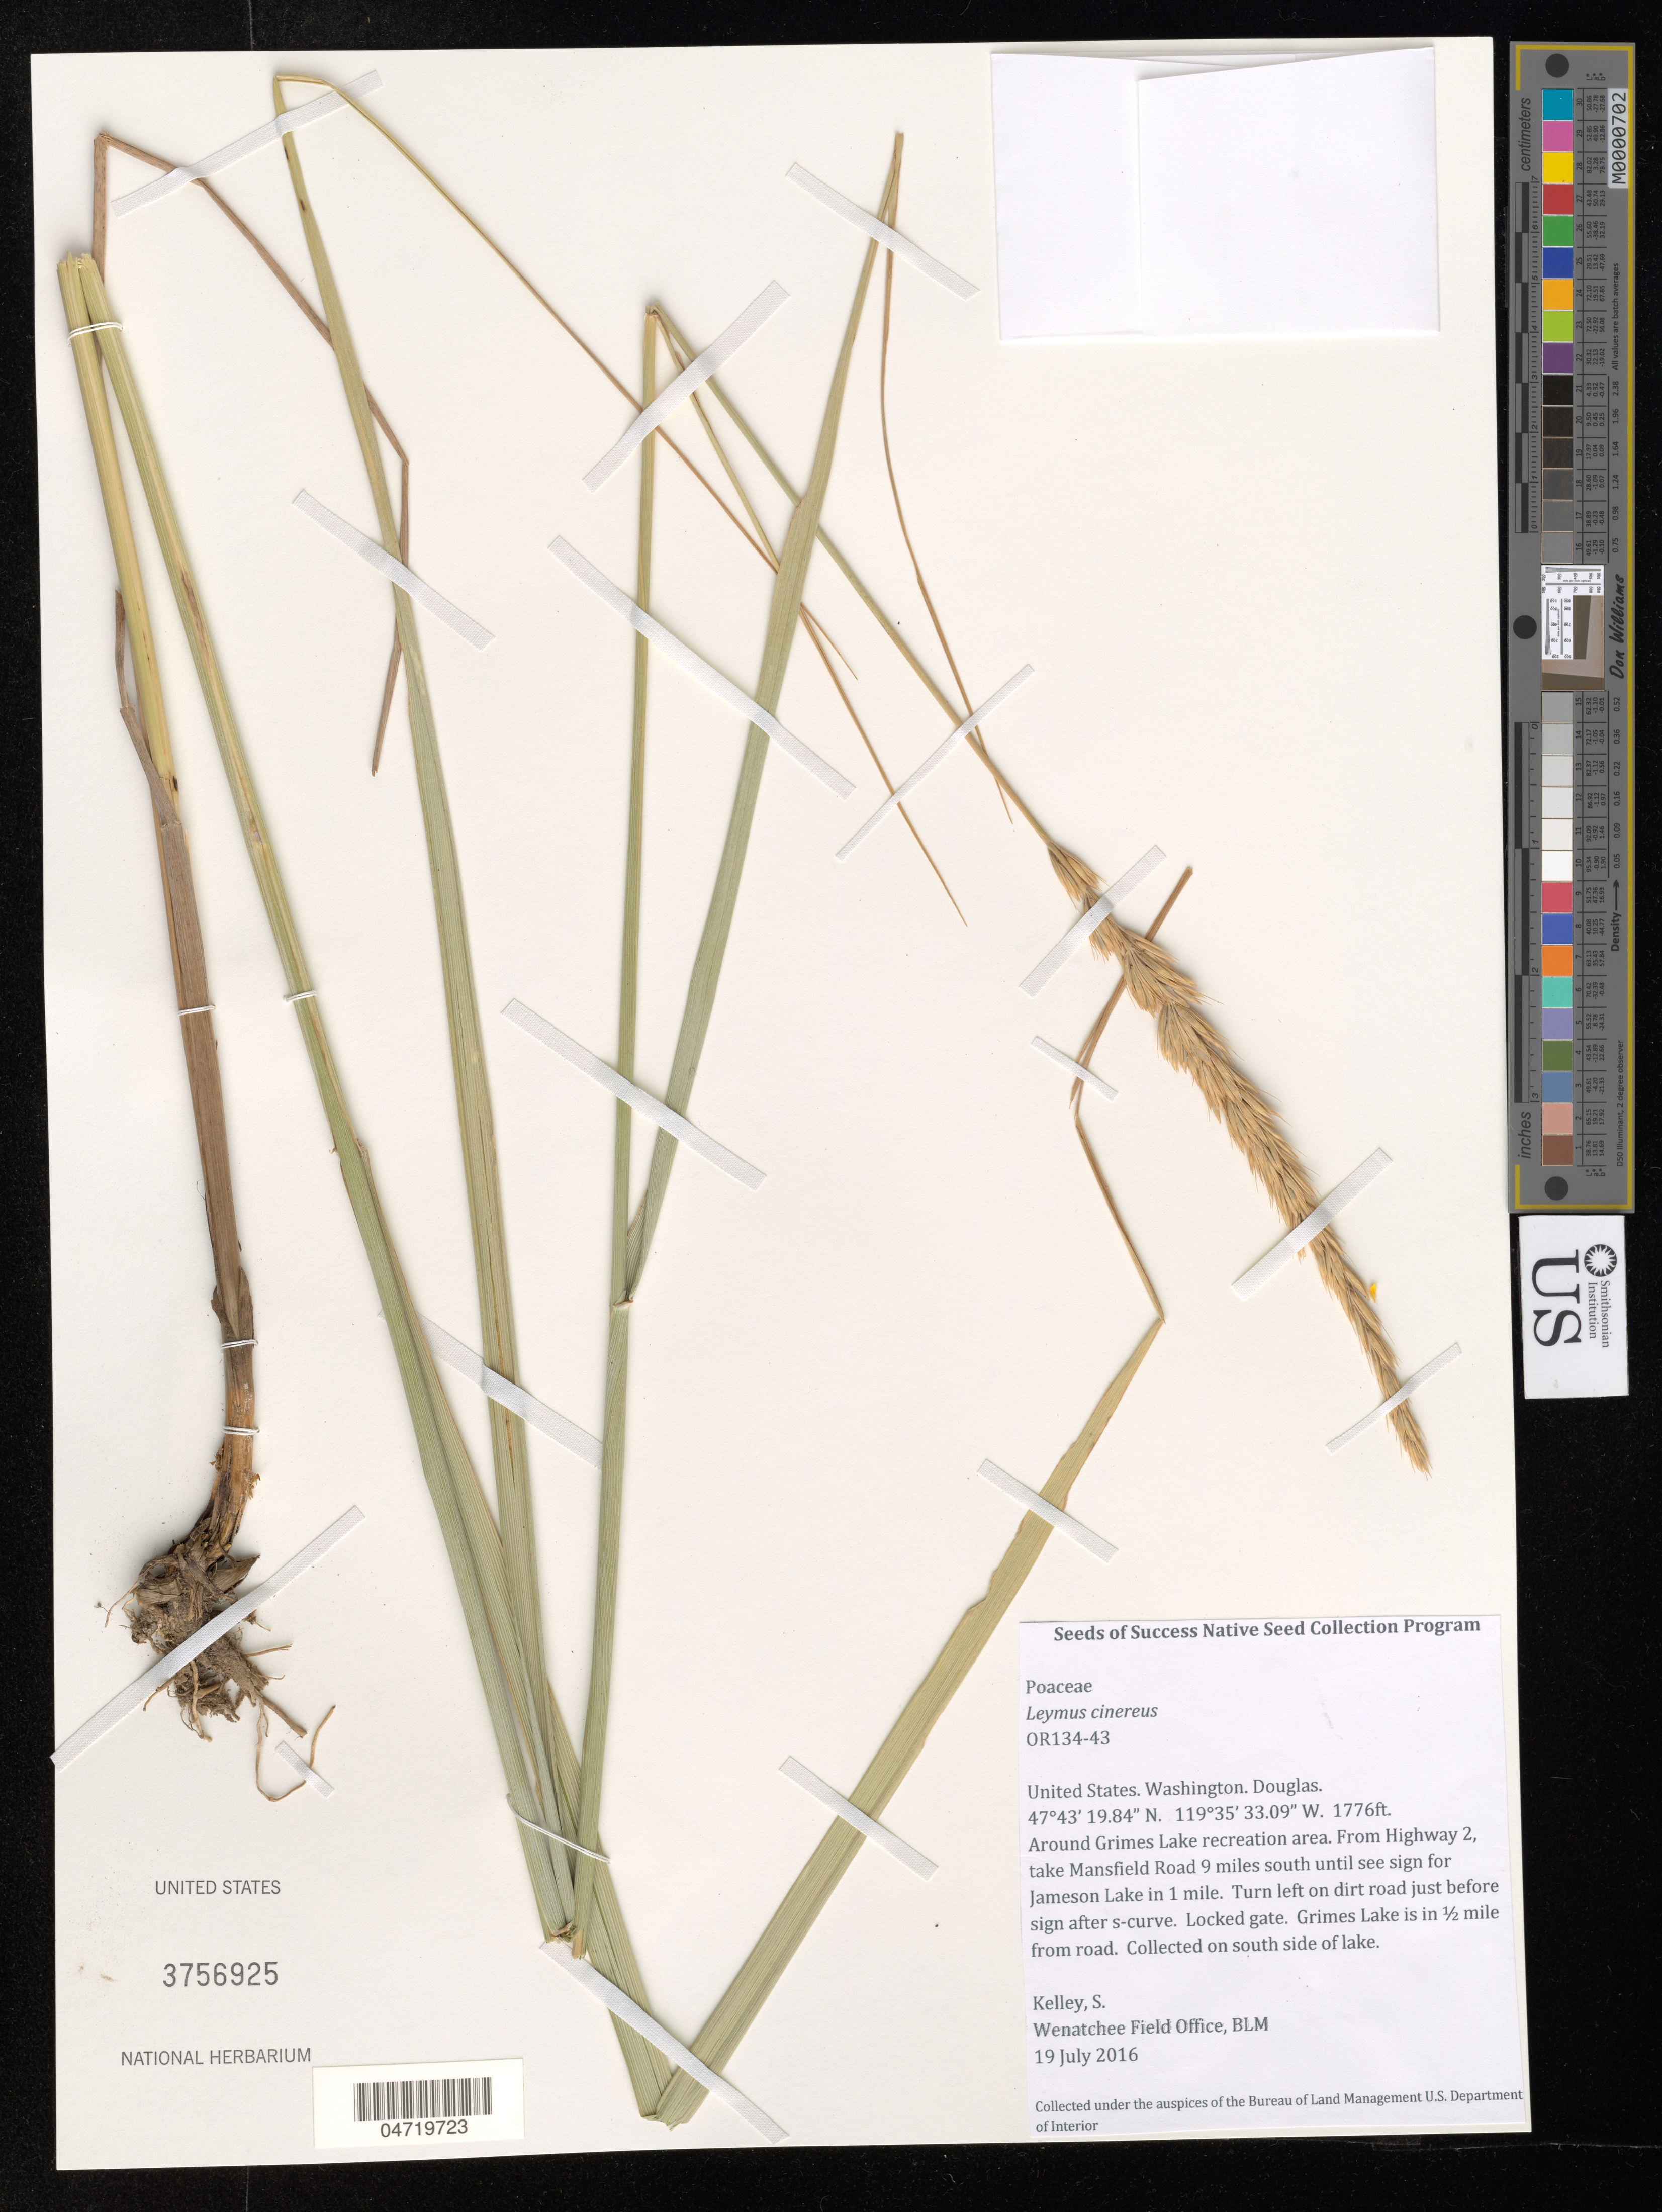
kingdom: Plantae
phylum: Tracheophyta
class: Liliopsida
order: Poales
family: Poaceae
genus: Leymus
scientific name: Leymus cinereus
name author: (Scribn. & Merr.) Á. Löve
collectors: S. Kelley, D. Comstock & M. Boyter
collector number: OR134-43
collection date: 2016-07-19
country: United States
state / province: Washington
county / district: Douglas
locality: Grimes Lake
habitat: Shallow ephemeral drainage in shrub-steppe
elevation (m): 541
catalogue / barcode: US 3756925